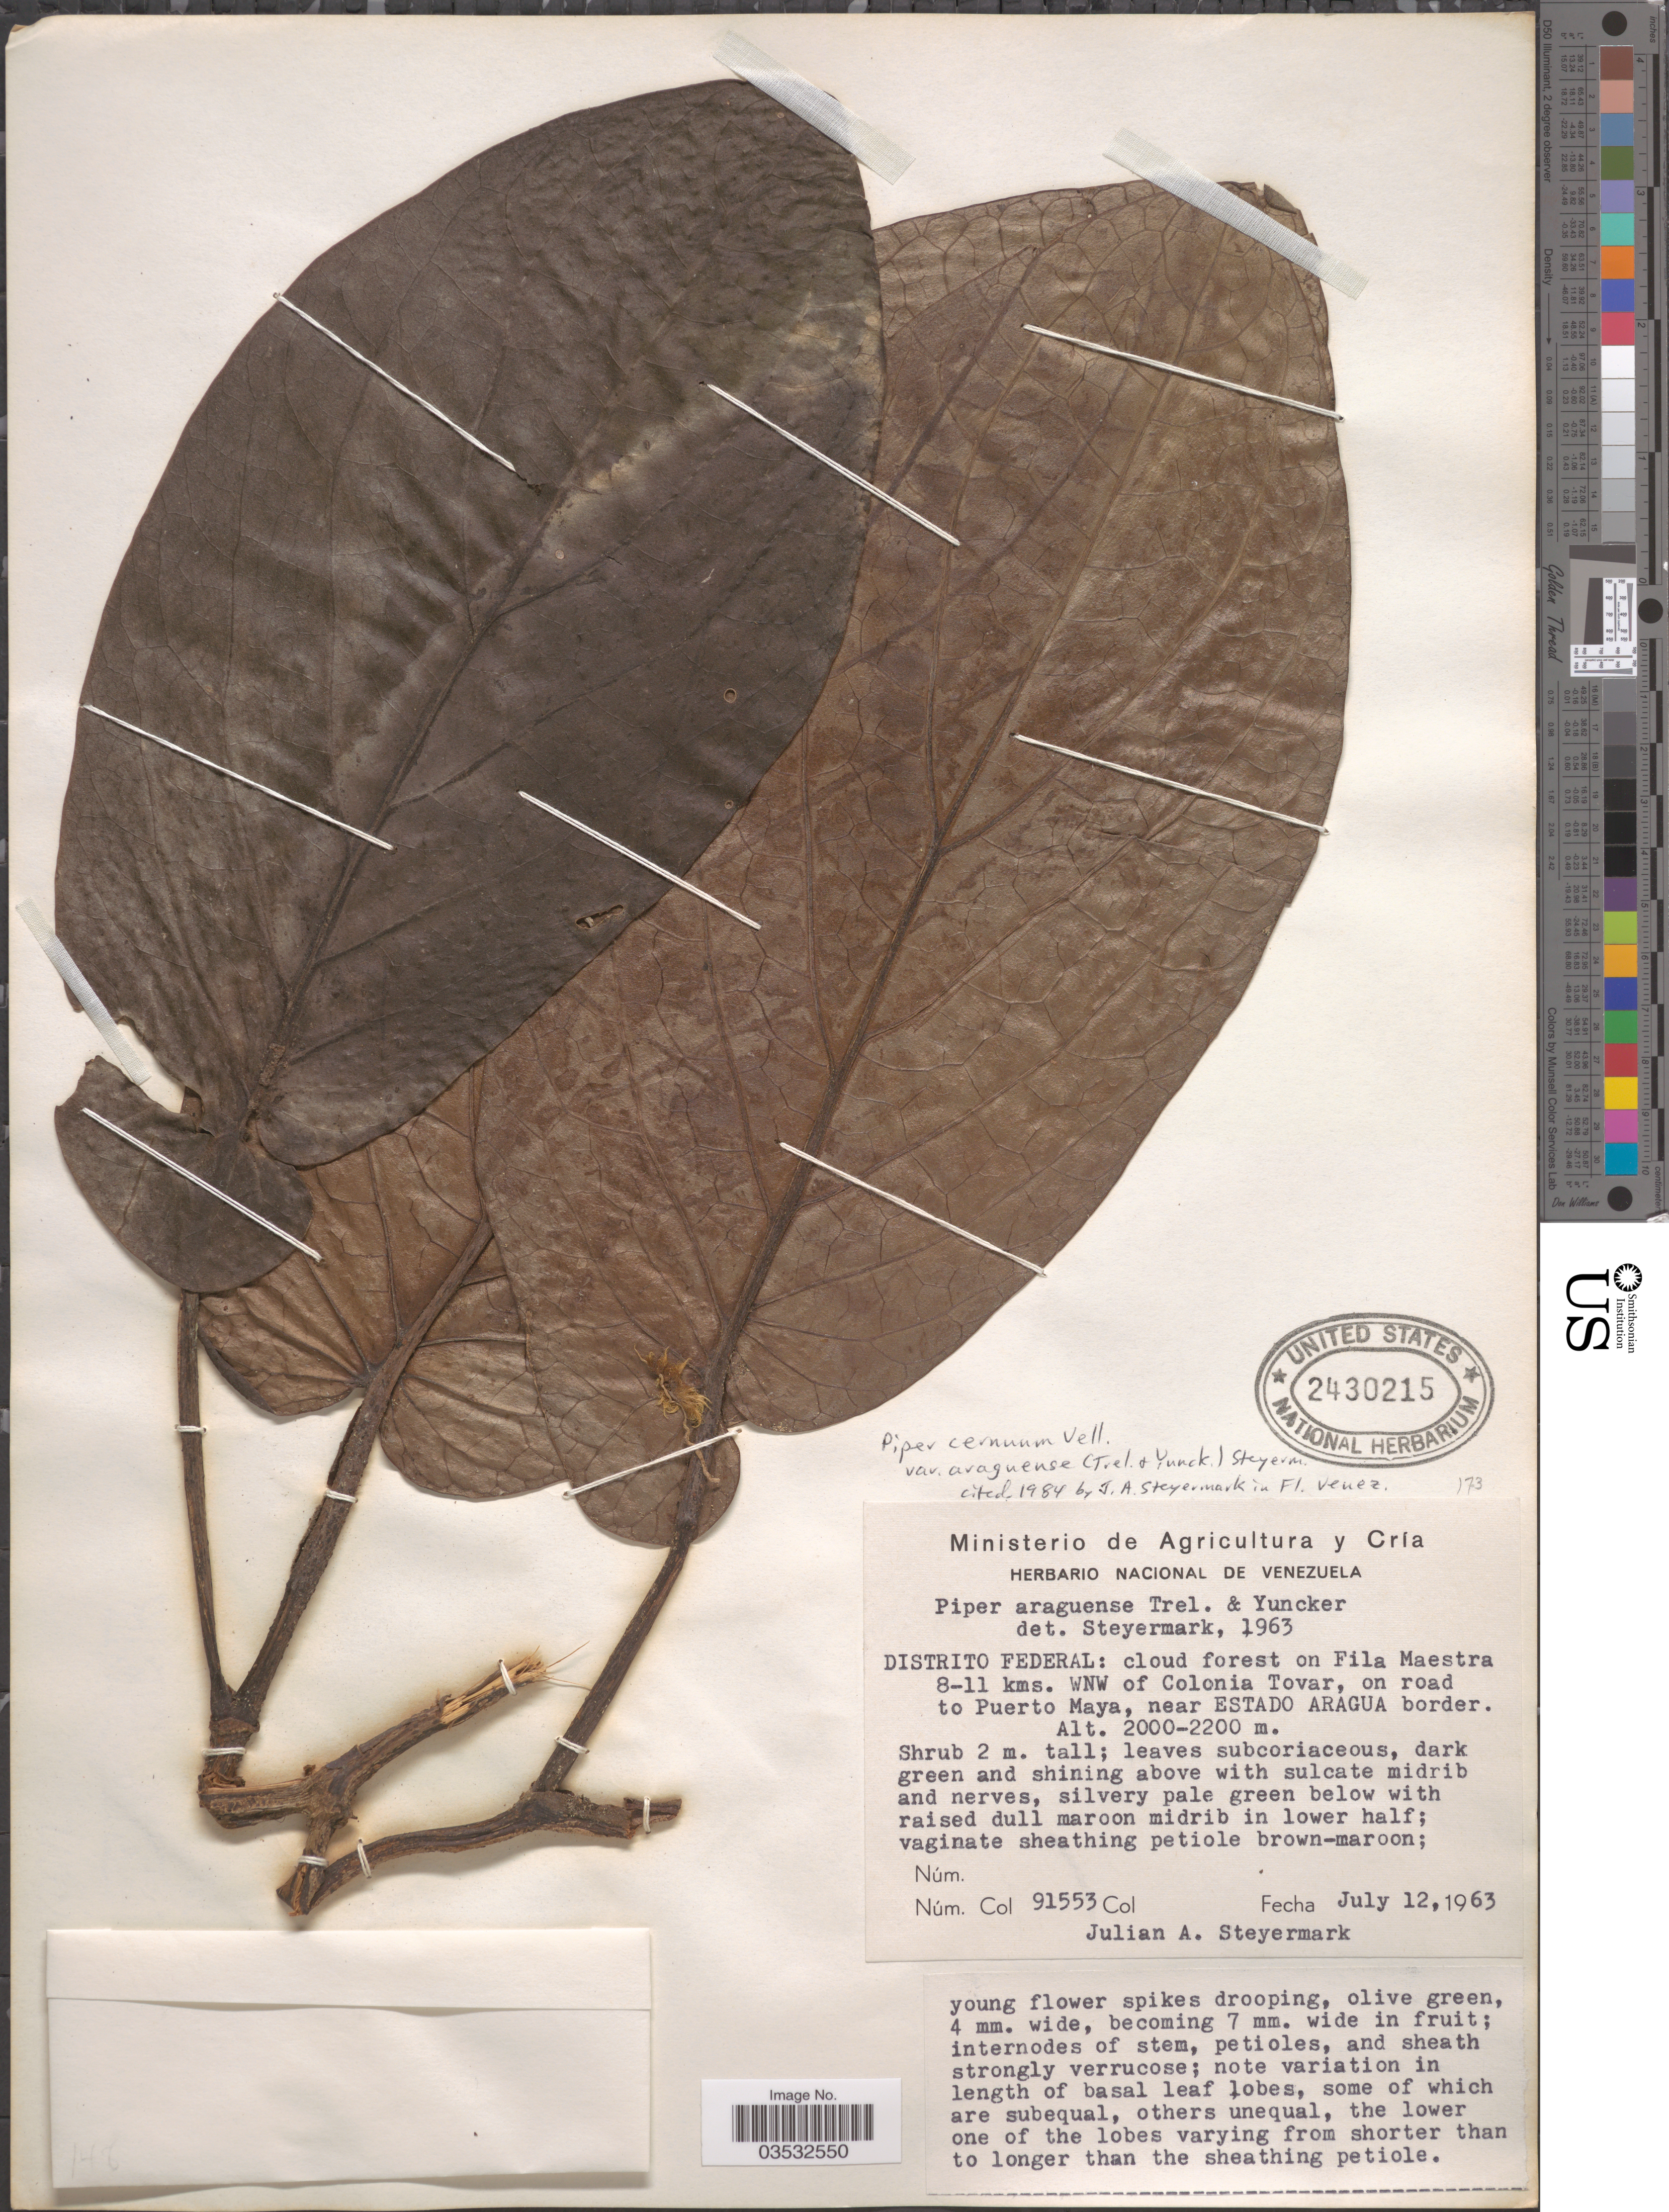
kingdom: Plantae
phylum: Tracheophyta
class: Magnoliopsida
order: Piperales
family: Piperaceae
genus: Piper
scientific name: Piper cernuum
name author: Vell.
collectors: J. Steyermark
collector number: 91553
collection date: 1963-07-12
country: Venezuela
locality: Distrito Federal: cloud forest on Fila Maestra 8-11 kms. WNW of Colonia Tovar, on road to Puerto Maya, near Estado Aragua border.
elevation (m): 2000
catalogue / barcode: US 2430215